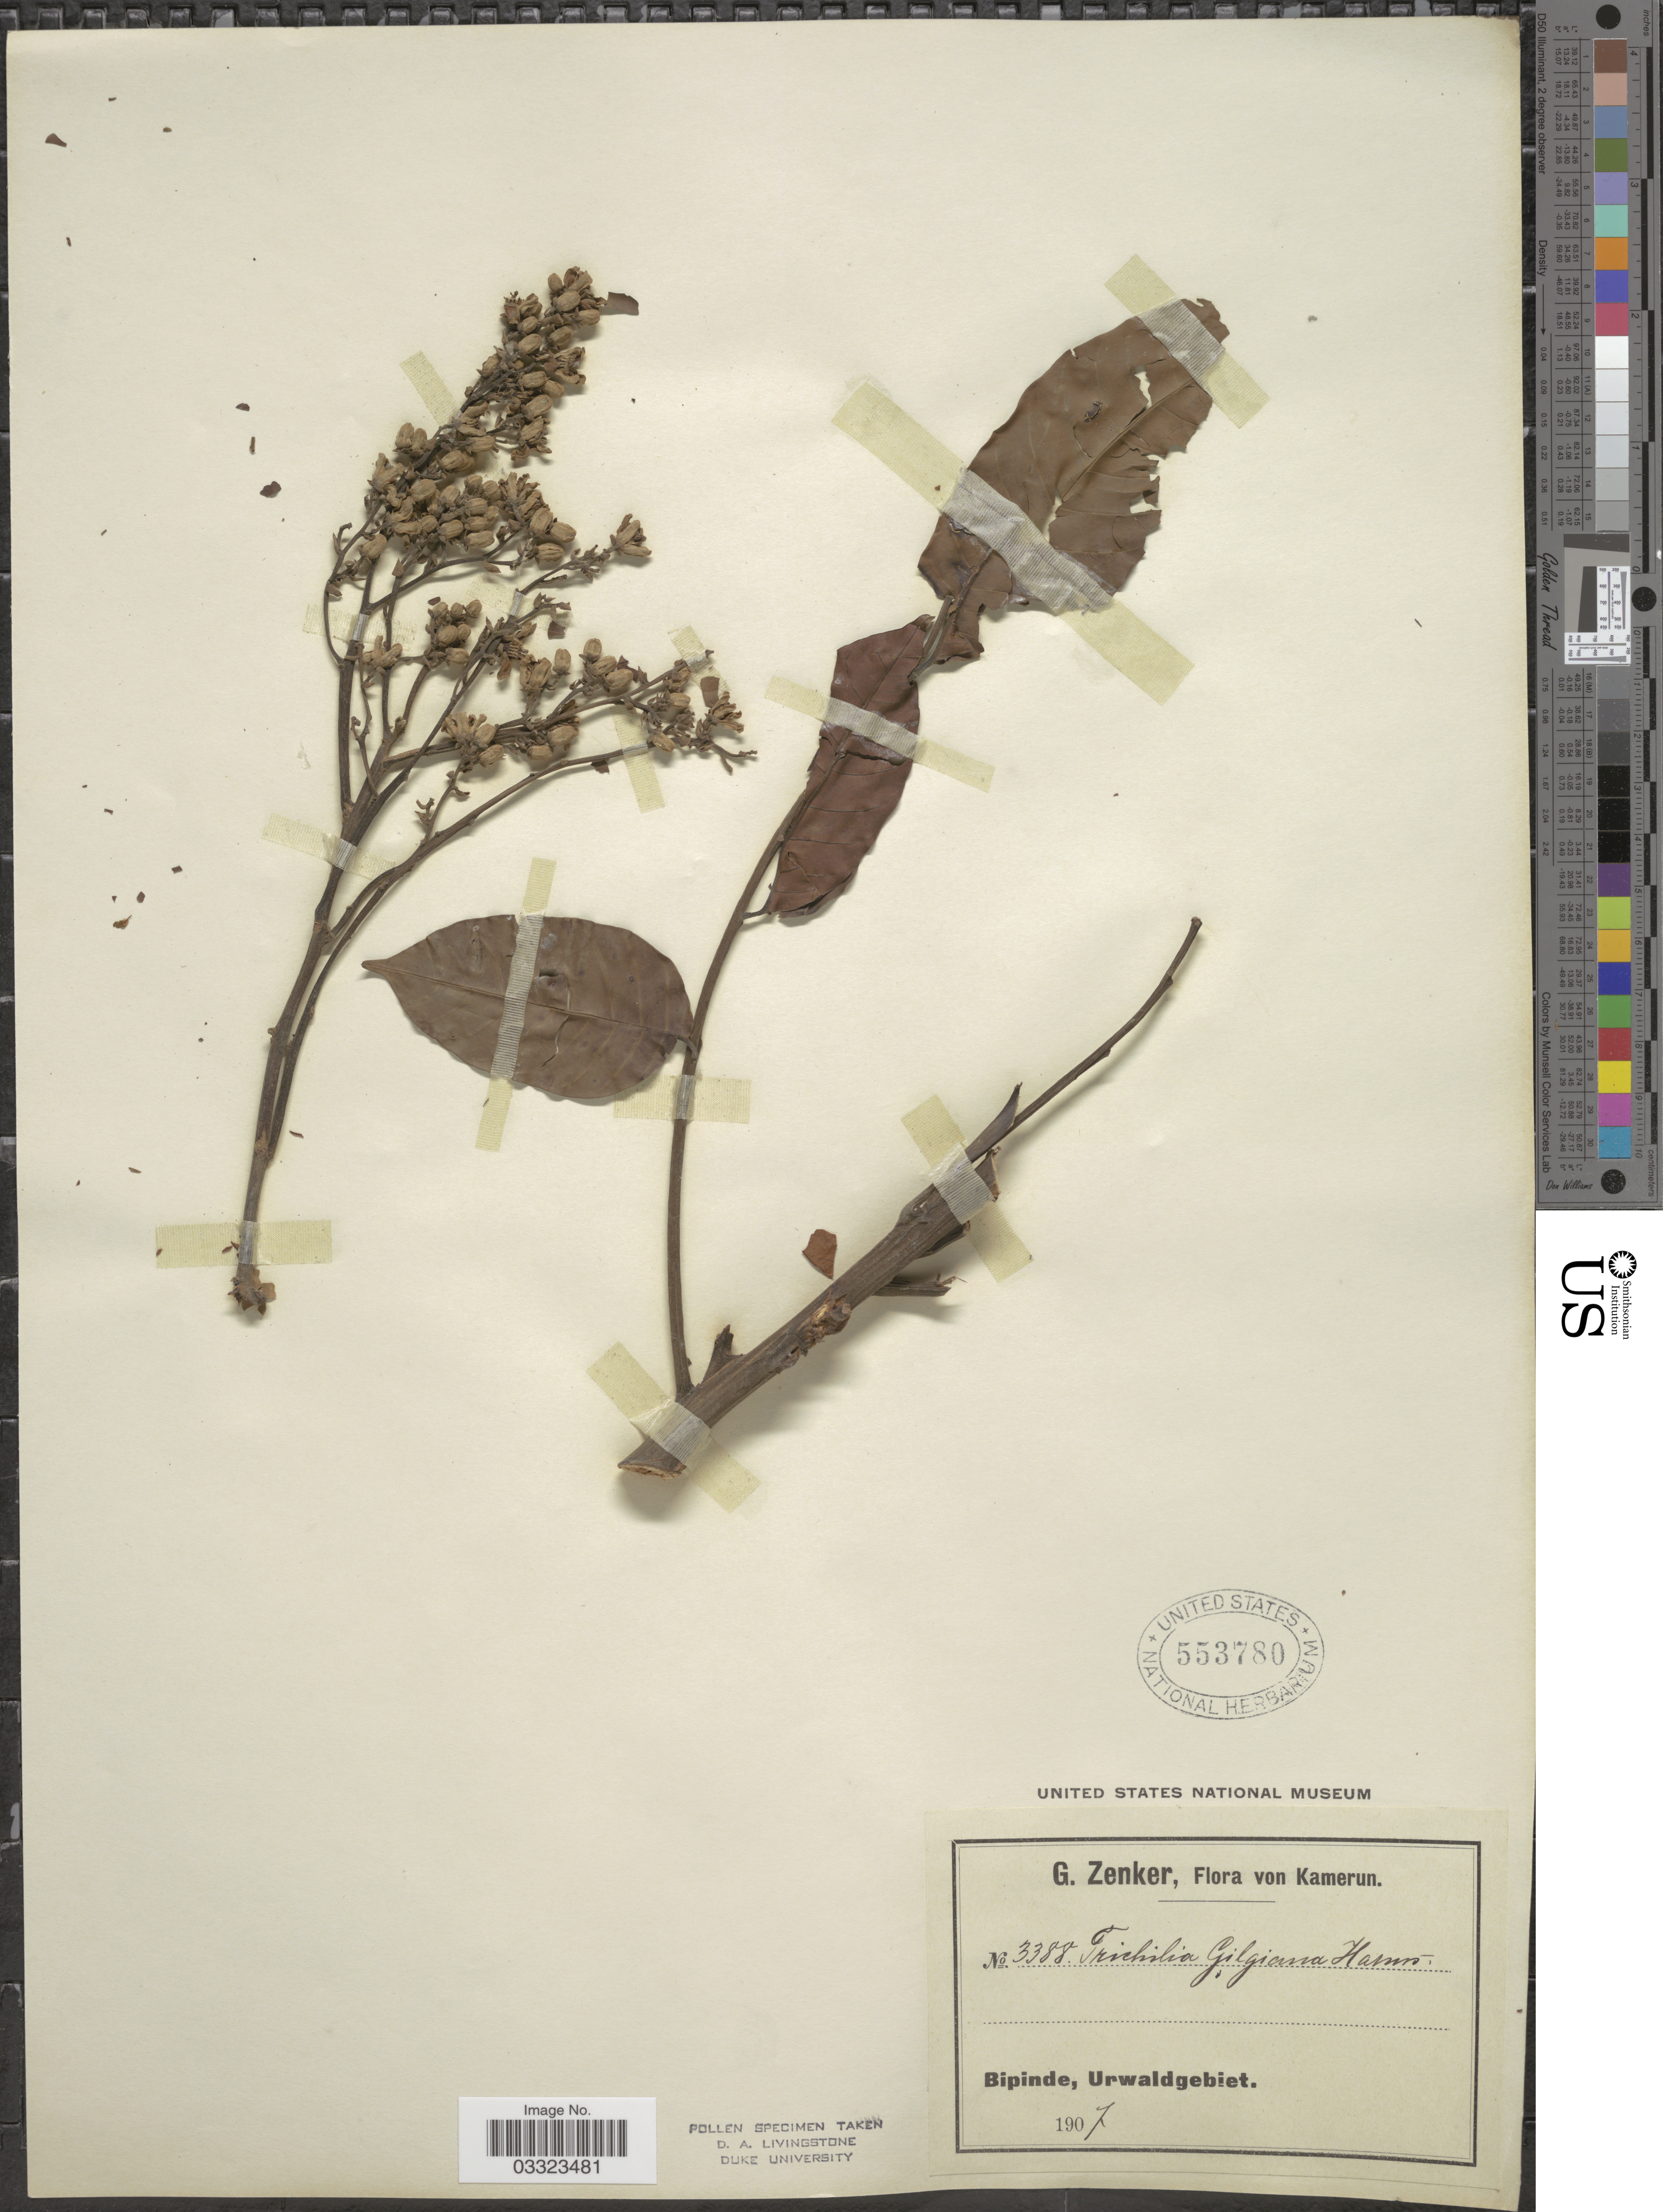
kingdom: Plantae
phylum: Tracheophyta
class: Magnoliopsida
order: Sapindales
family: Meliaceae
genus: Trichilia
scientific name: Trichilia gilgiana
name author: Harms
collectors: G. A. Zenker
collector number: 3388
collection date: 1907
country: Cameroon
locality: Kamerun, Bipinde, Urwaldgebiet.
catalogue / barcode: US 553780